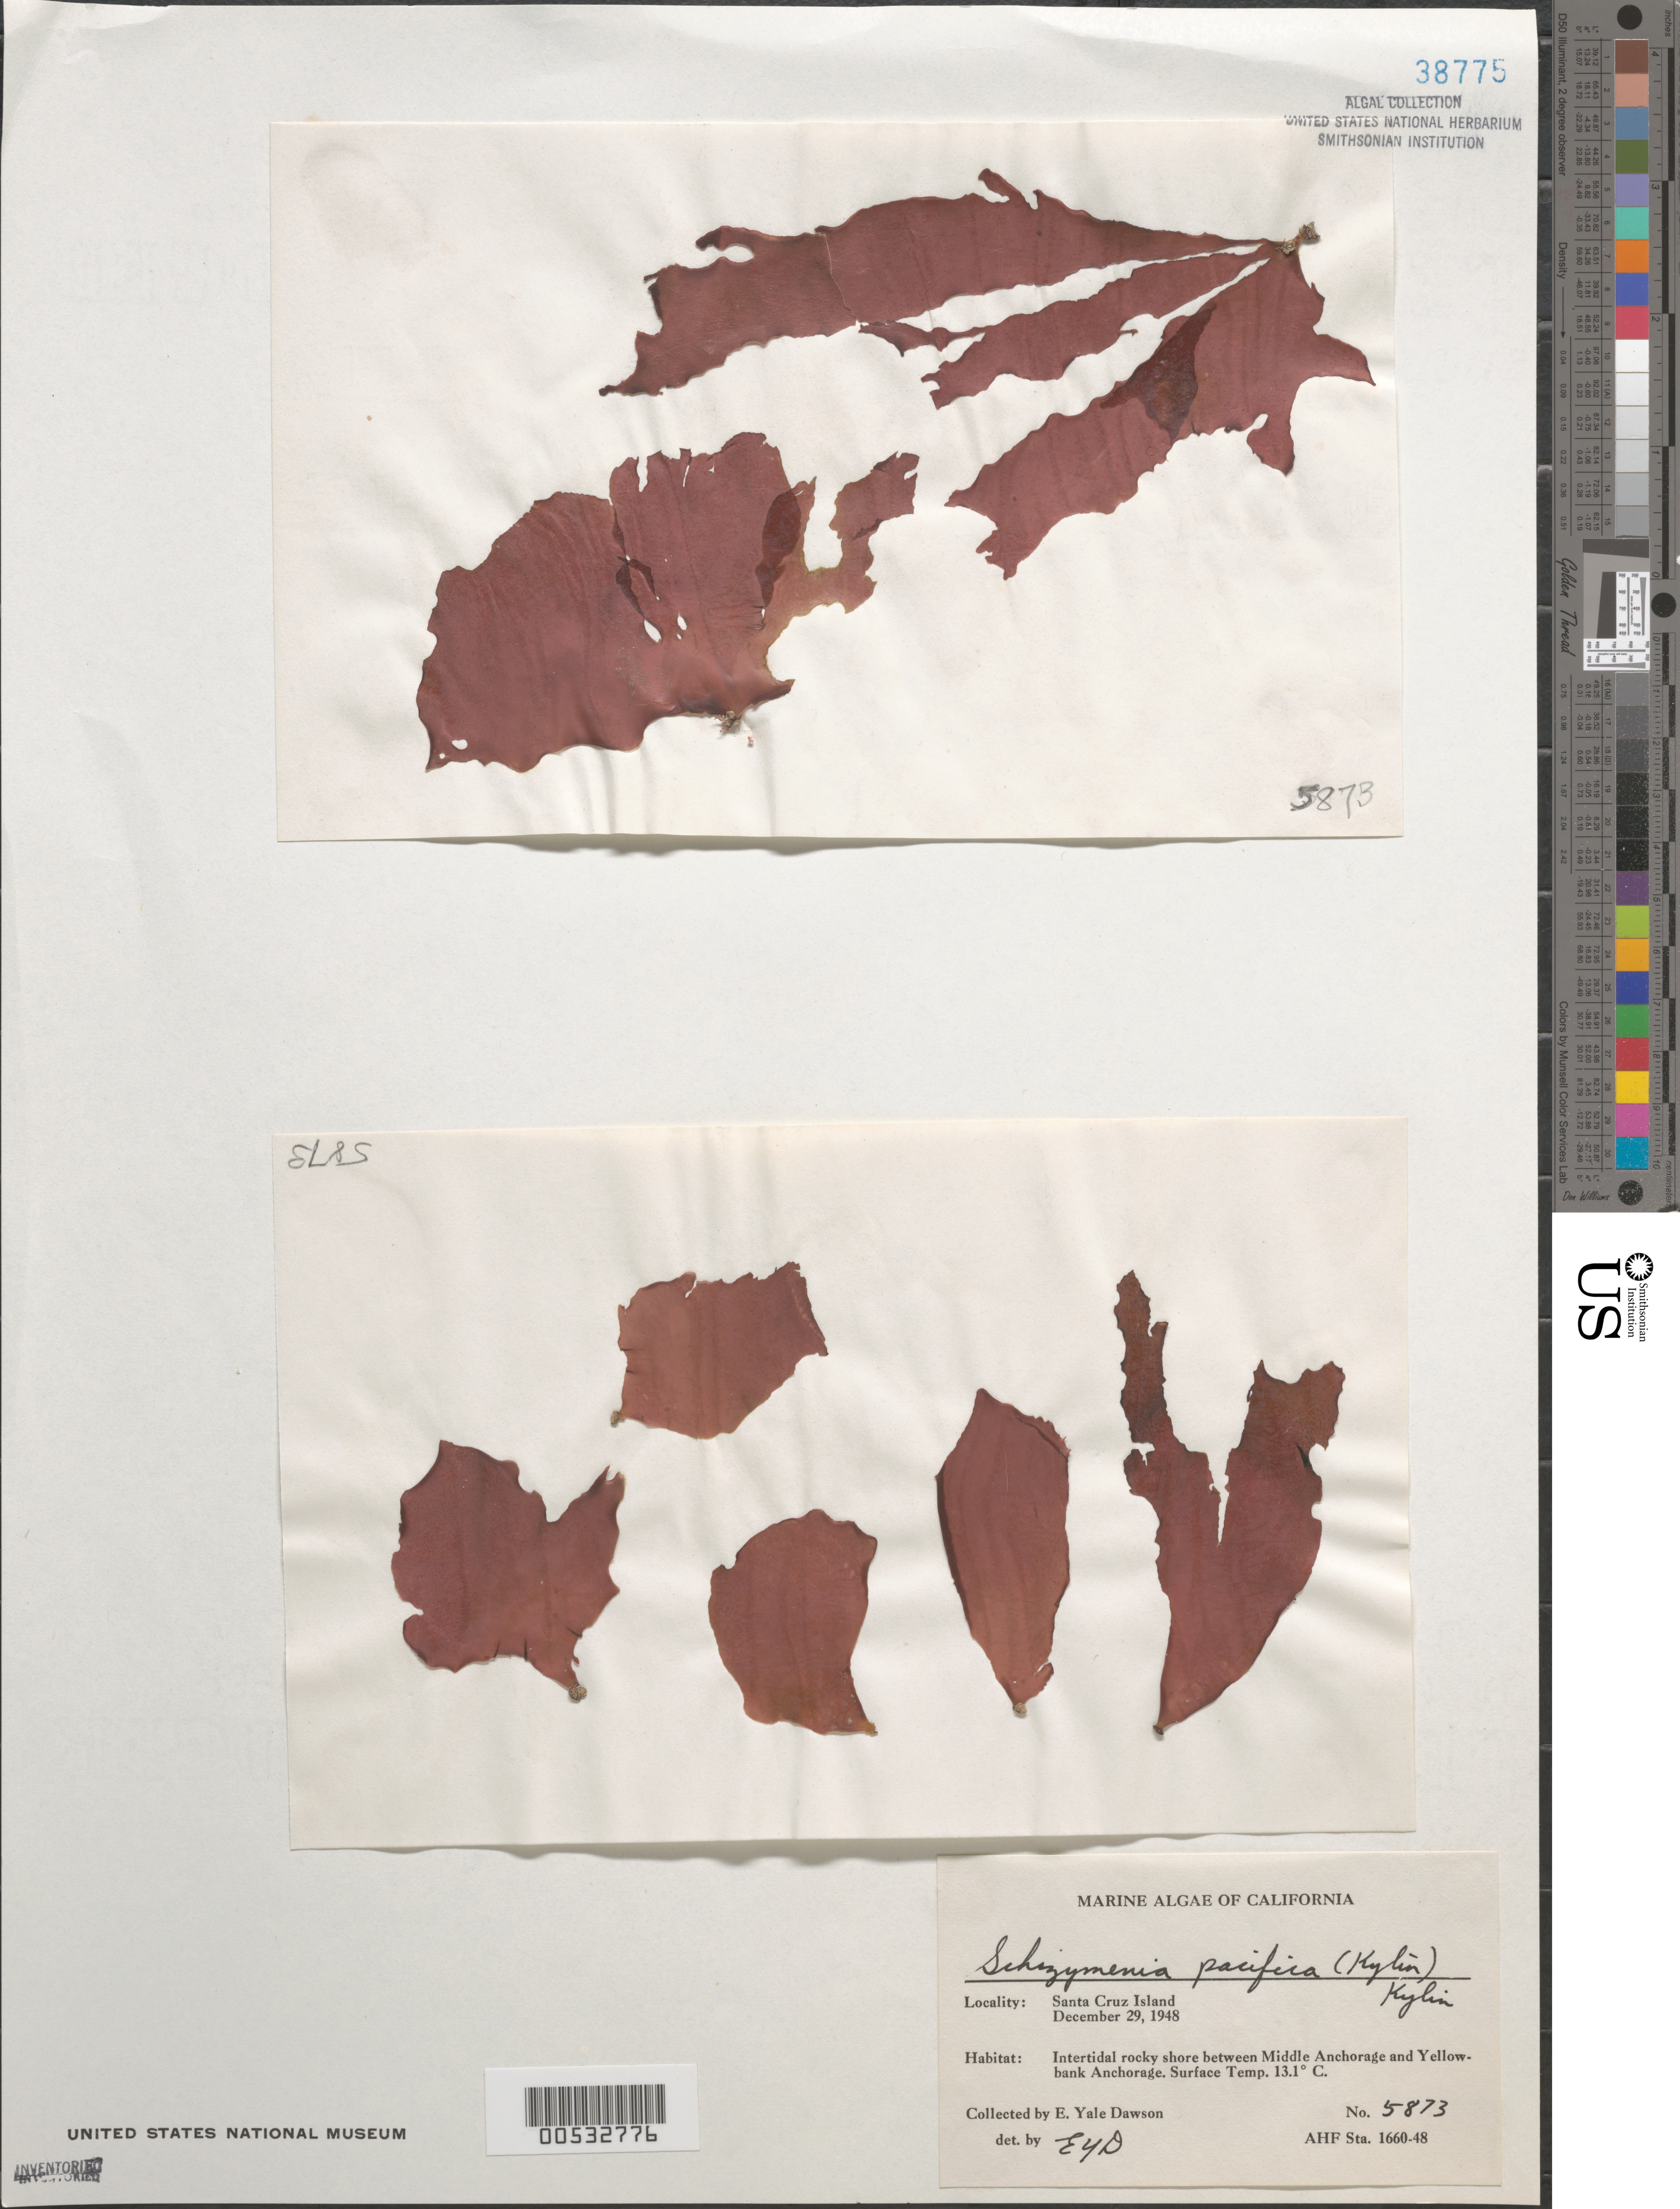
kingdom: Plantae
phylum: Rhodophyta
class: Florideophyceae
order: Nemastomatales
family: Schizymeniaceae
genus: Schizymenia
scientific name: Schizymenia pacifica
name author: (Kylin) Kylin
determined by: Dawson, E. Y.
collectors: E. Y. Dawson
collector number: EYD 5873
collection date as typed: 29 Dec 1948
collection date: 1948-12-29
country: United States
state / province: California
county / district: Santa Barbara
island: Santa Cruz Island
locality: Between Middle Anchorage and Yellowbank Anchorage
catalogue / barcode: US 38775